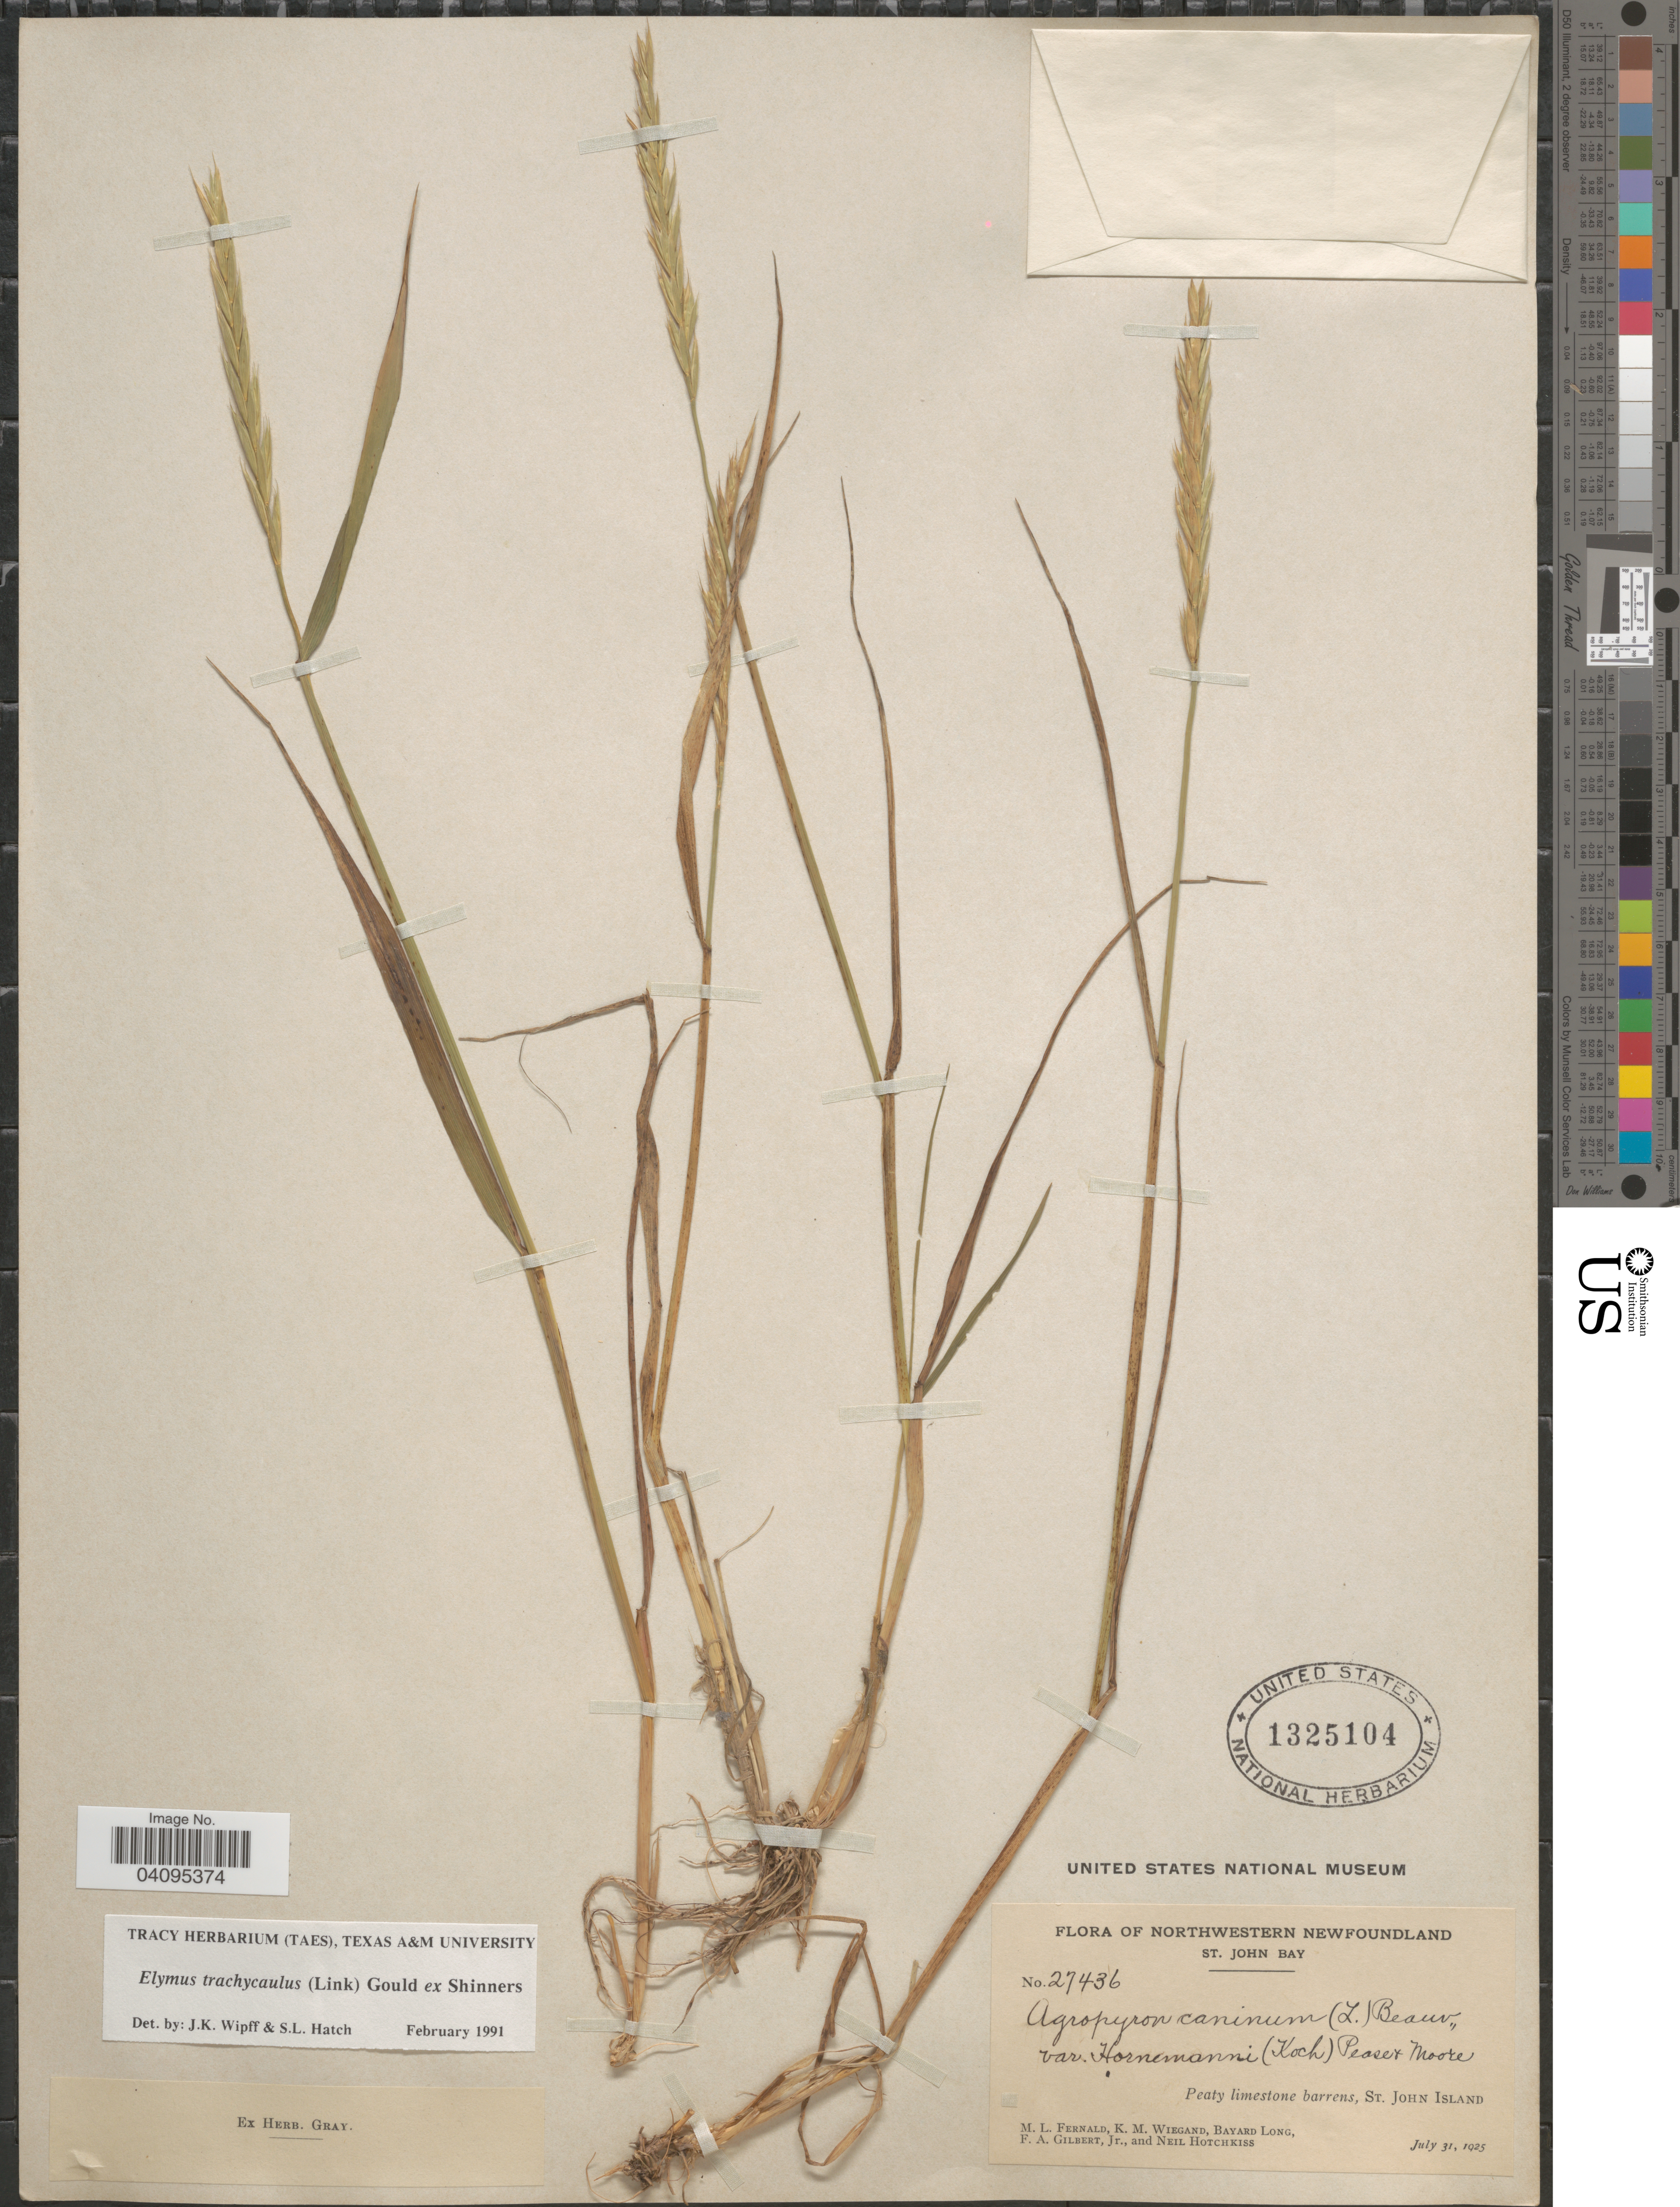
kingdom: Plantae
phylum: Tracheophyta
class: Liliopsida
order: Poales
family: Poaceae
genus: Elymus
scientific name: Elymus trachycaulus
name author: (Link) Gould ex Shinners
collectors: M. L. Fernald, K. M. Wiegand, B. Long, F. A. Gilbert & N. Hotchkiss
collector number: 27436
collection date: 1925-07-31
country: Canada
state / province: Newfoundland and Labrador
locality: Northwestern Newfoundland. St. John Bay. Peaty limestone barrens, St. John Island.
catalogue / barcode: US 1325104